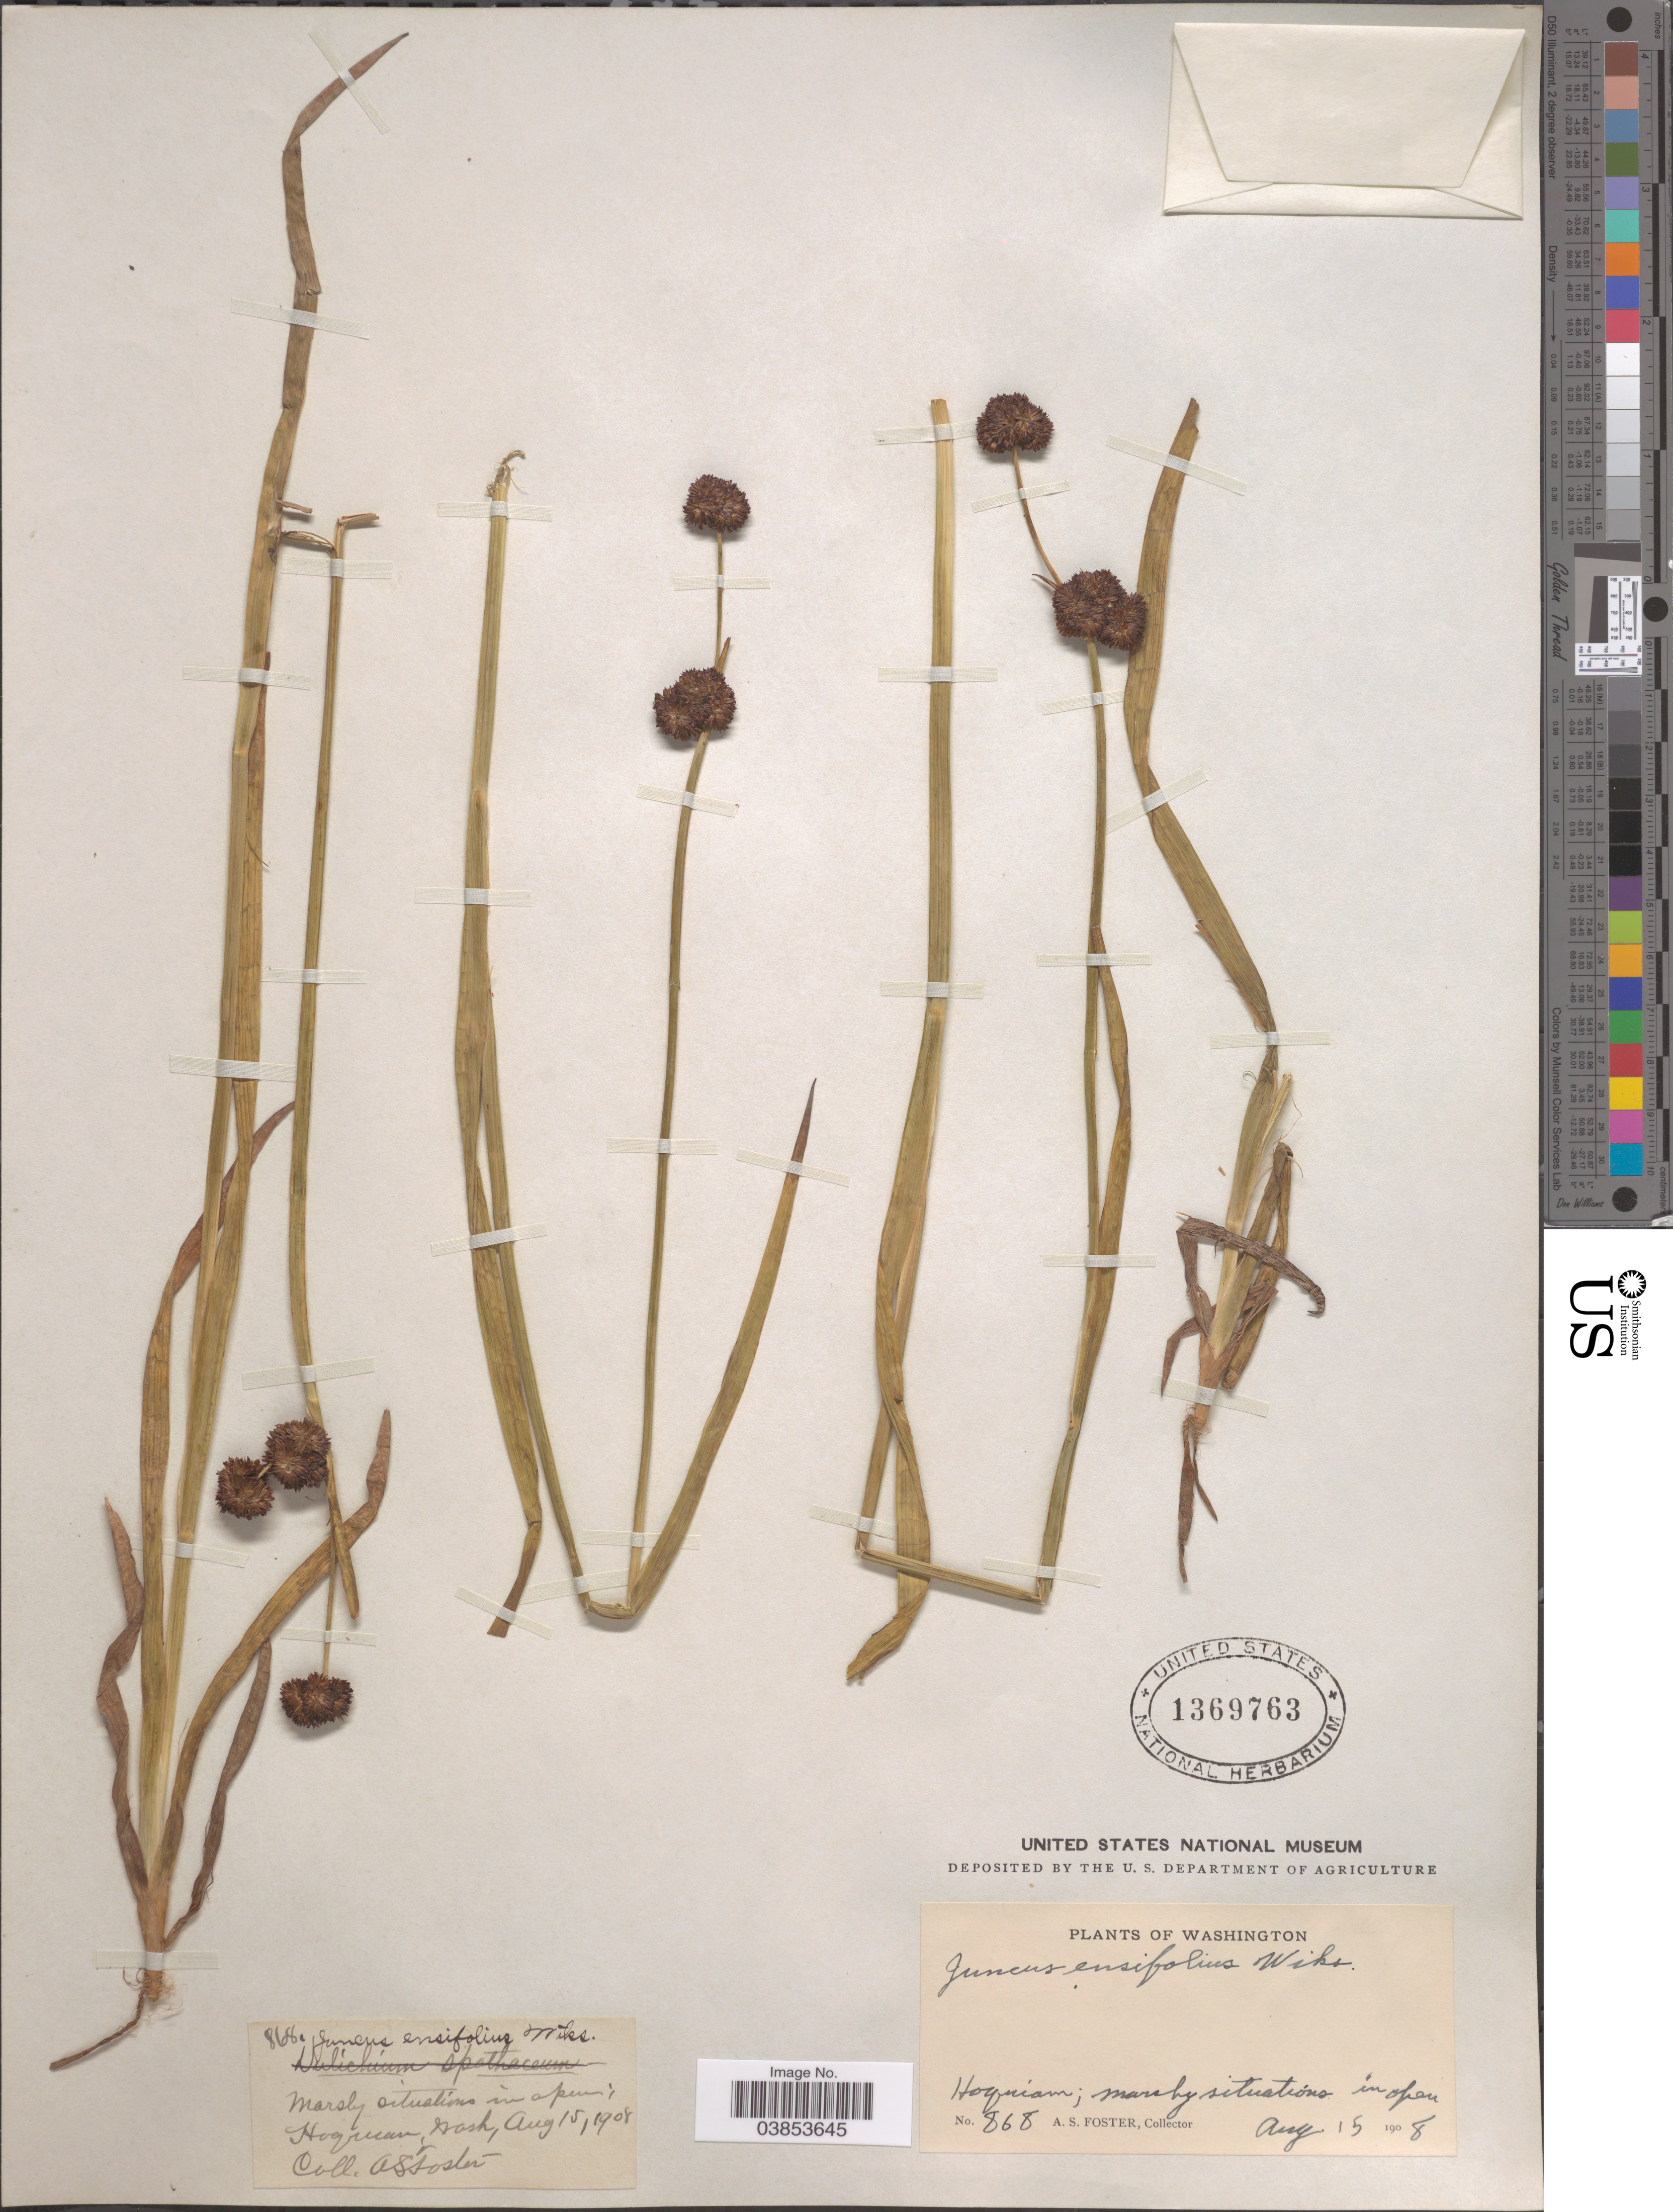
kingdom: Plantae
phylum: Tracheophyta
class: Liliopsida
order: Poales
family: Juncaceae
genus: Juncus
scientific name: Juncus ensifolius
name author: Wikstr.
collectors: A. S. Foster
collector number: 868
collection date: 1908-08-15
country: United States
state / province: Washington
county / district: Grays Harbor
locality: Hoquiam.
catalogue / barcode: US 1369763